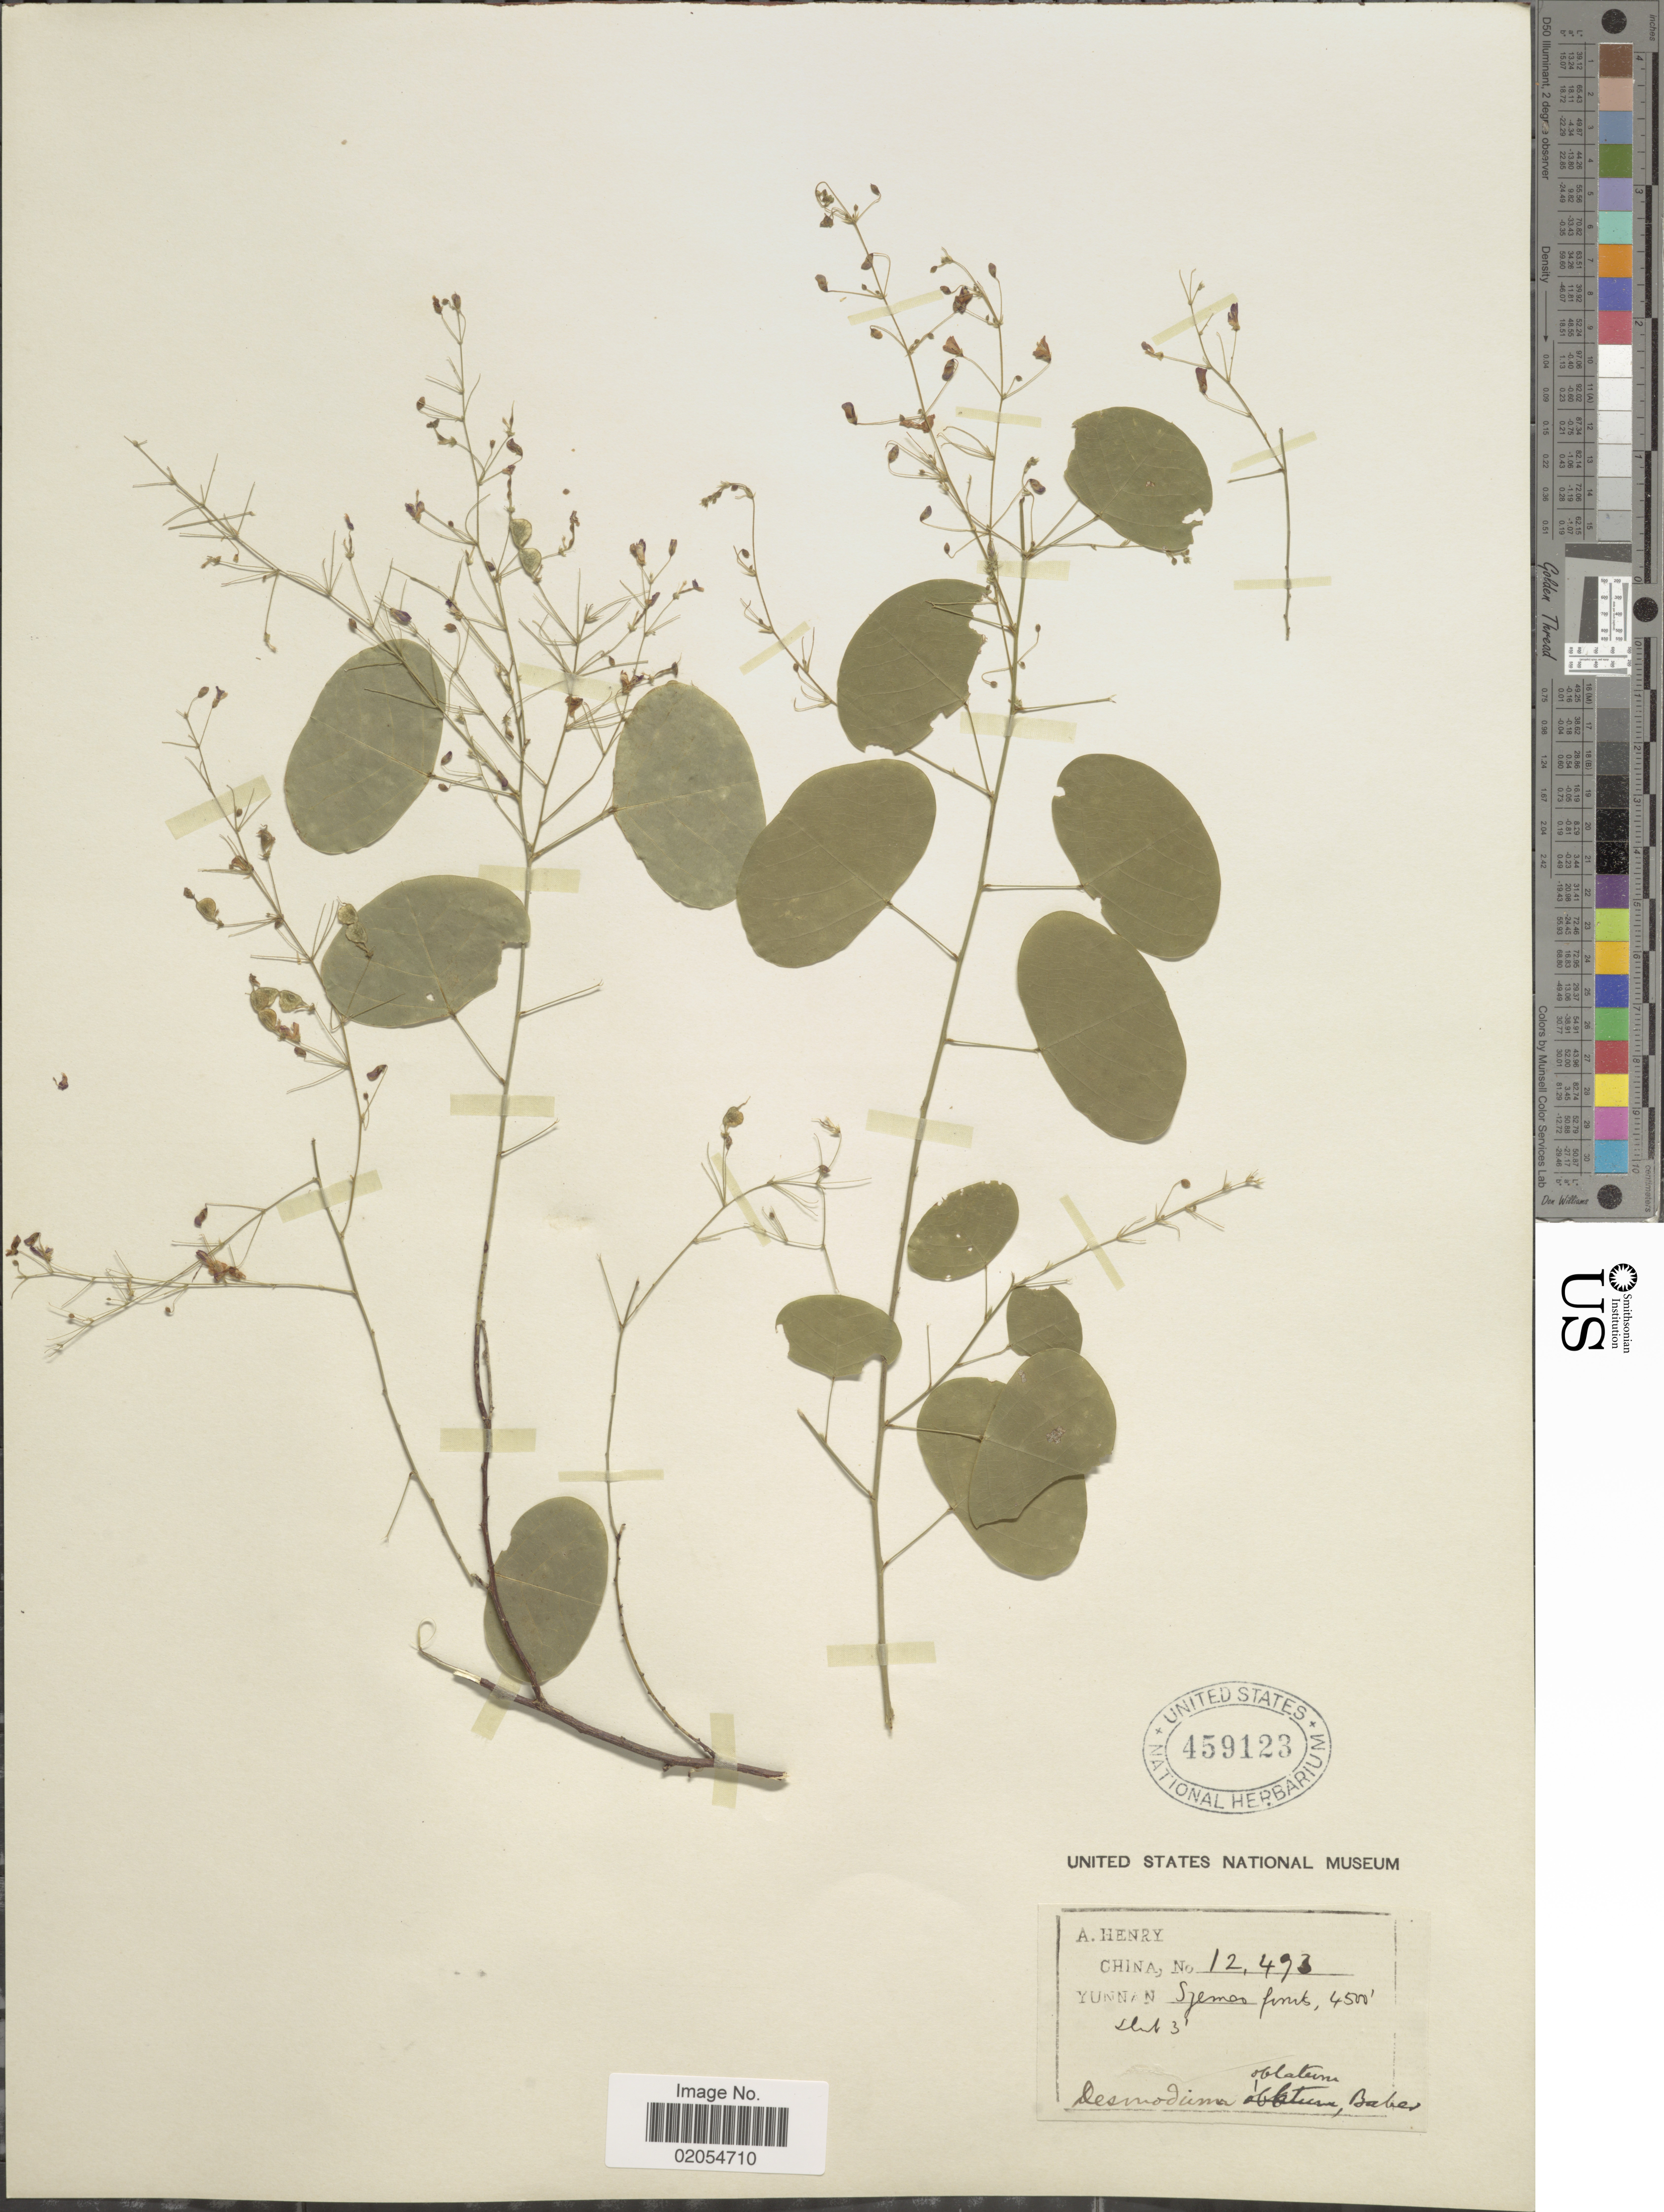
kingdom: Plantae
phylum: Tracheophyta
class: Magnoliopsida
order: Fabales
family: Fabaceae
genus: Huangtcia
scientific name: Huangtcia oblata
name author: (Baker ex Kurz) H. Ohashi & K. Ohashi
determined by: Strong, Mark T., (BOT), Smithsonian Institution - National Museum of Natural History (UNITED STATES)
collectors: A. Henry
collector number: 12493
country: China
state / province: Yunnan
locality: Szemao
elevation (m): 1372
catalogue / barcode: US 459123